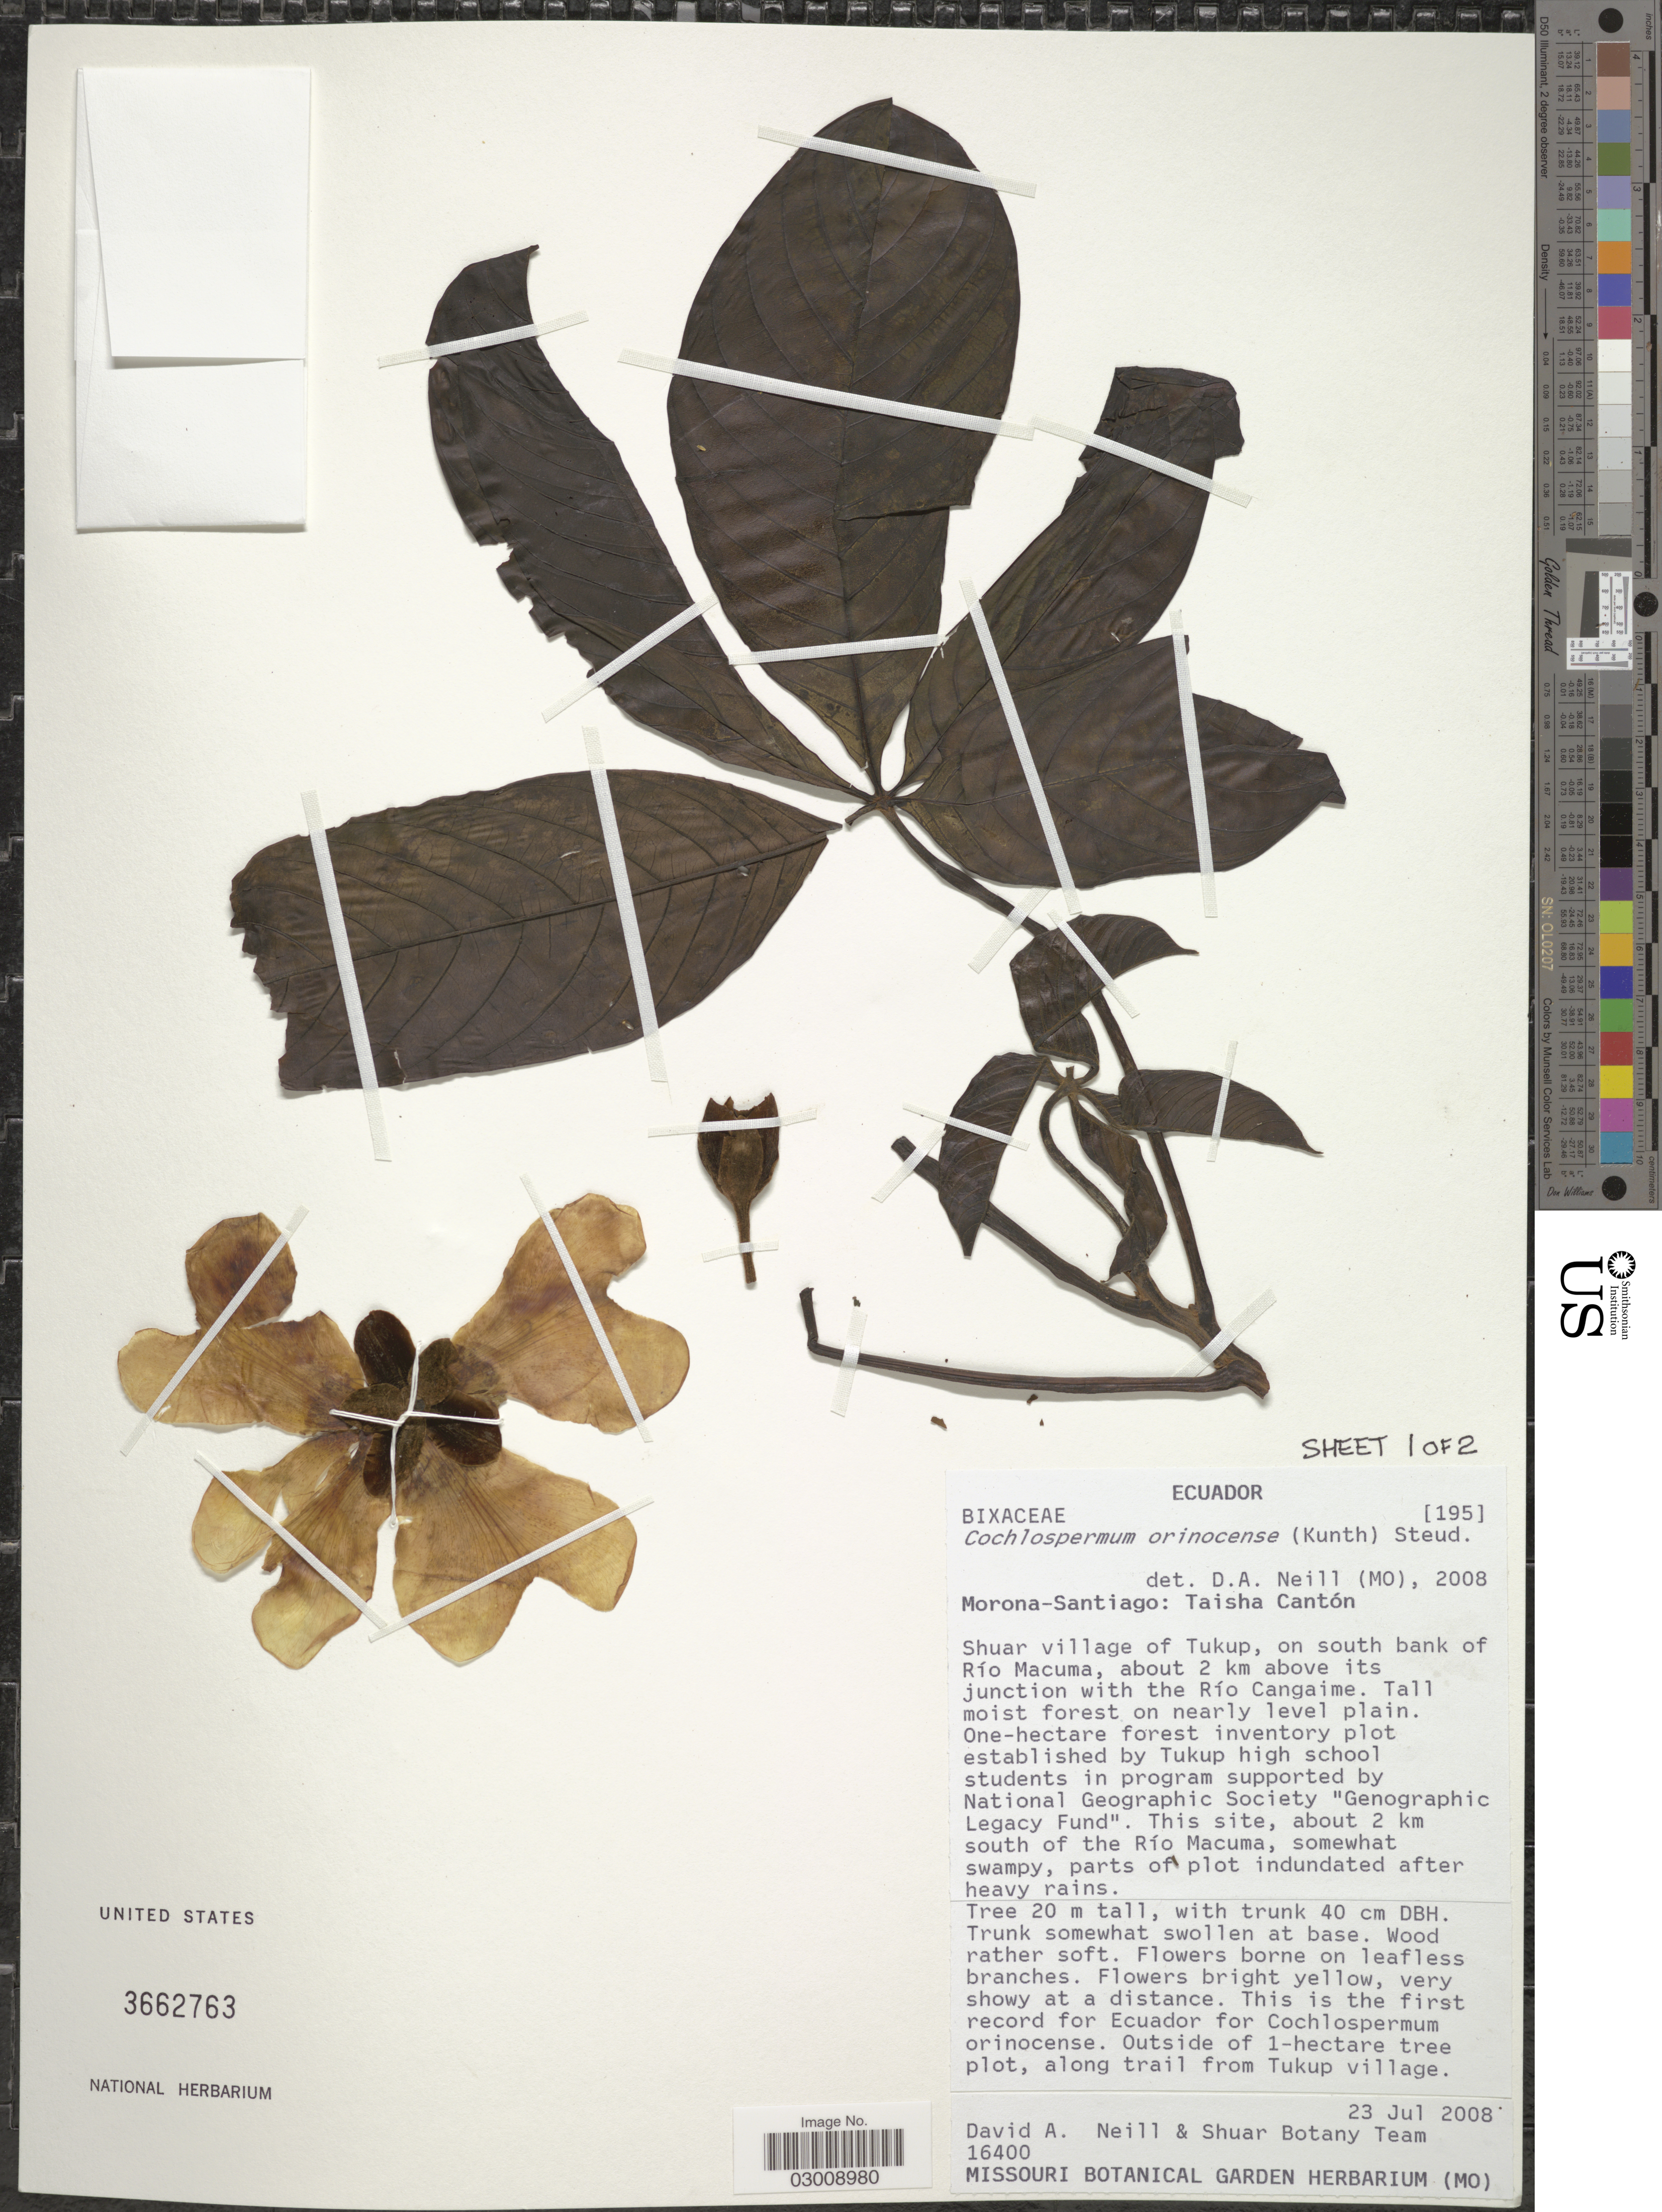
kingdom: Plantae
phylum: Tracheophyta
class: Magnoliopsida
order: Malvales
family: Cochlospermaceae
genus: Cochlospermum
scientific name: Cochlospermum orinocense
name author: (Kunth) Steud.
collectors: D. A. Neill & Shuar botany team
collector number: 16400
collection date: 2008-07-23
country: Ecuador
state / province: Morona-Santiago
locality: Taisha Cantón. Shuar village of Tukup, on south bank of Río Macuma, about 2 km above its junction with the Río Cangaime. Outside the 1-hectare tree plot, along trail from Tukup village.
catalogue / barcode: US 3662763